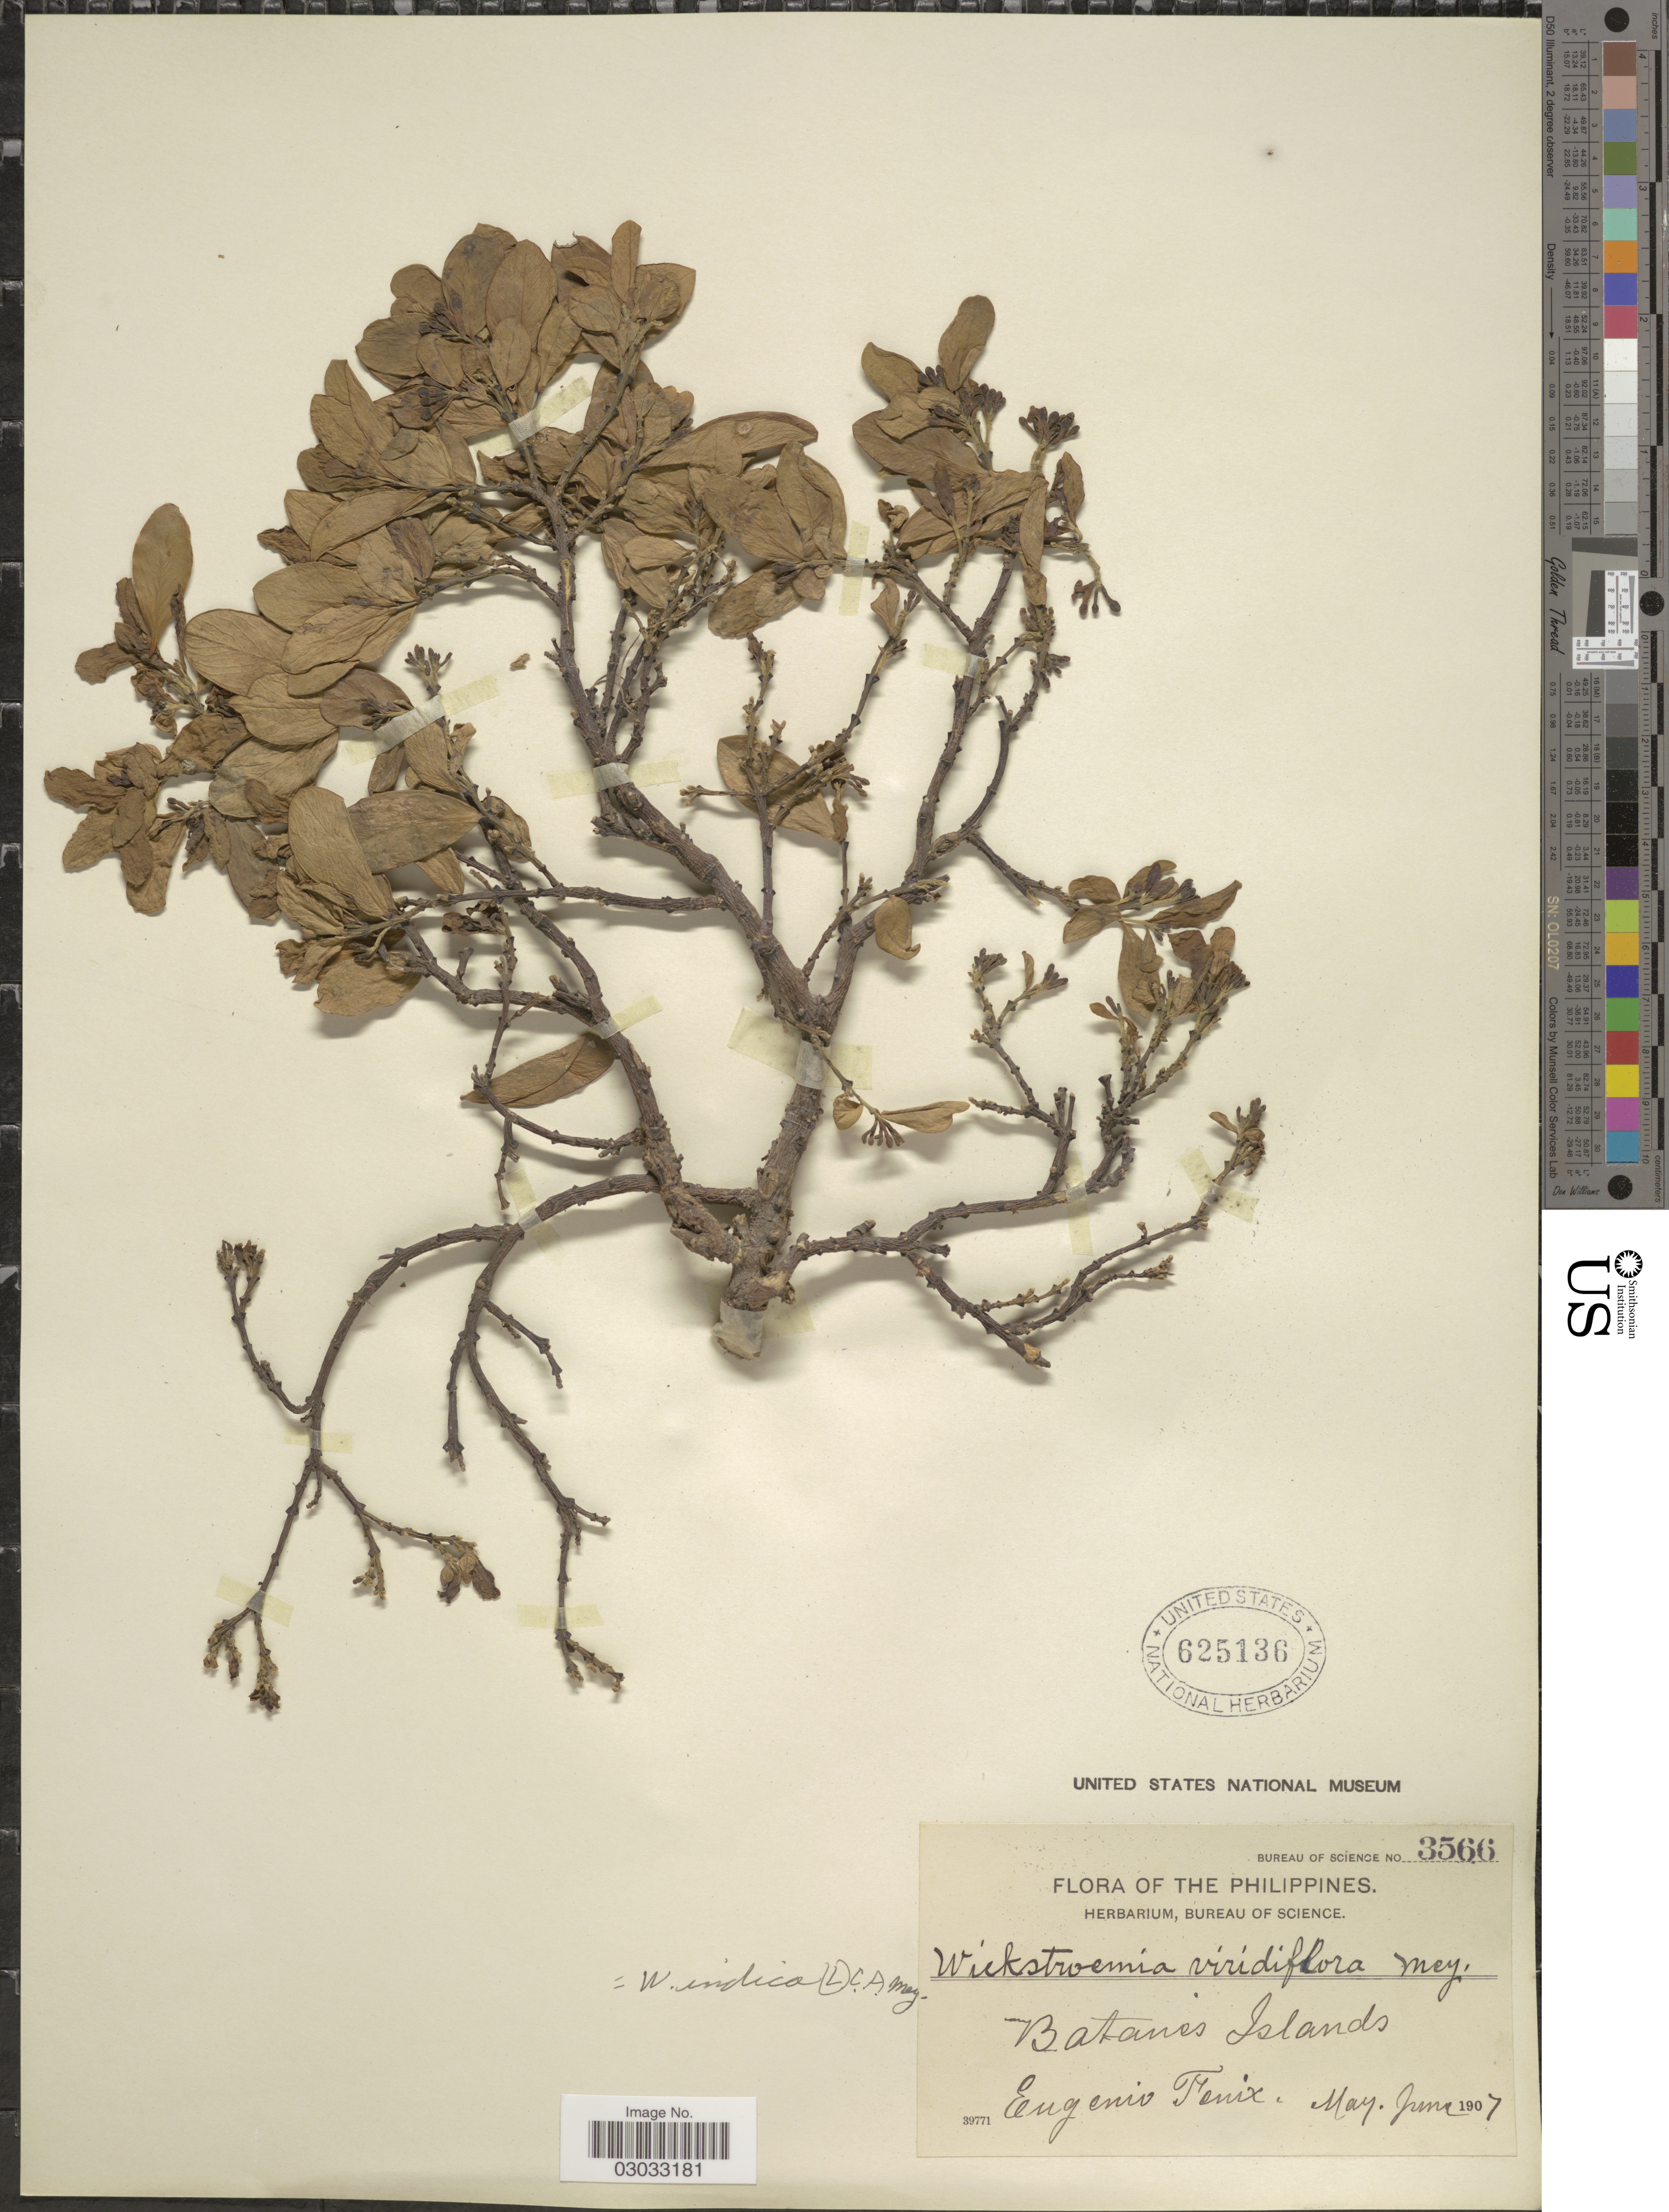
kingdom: Plantae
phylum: Tracheophyta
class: Magnoliopsida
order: Malvales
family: Thymelaeaceae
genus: Wikstroemia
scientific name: Wikstroemia indica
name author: (L.) C.A. Mey.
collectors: E. Fénix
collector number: Bureau of Science 3566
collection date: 1907-05/1907-06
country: Philippines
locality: Batanes Islands.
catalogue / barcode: US 625136